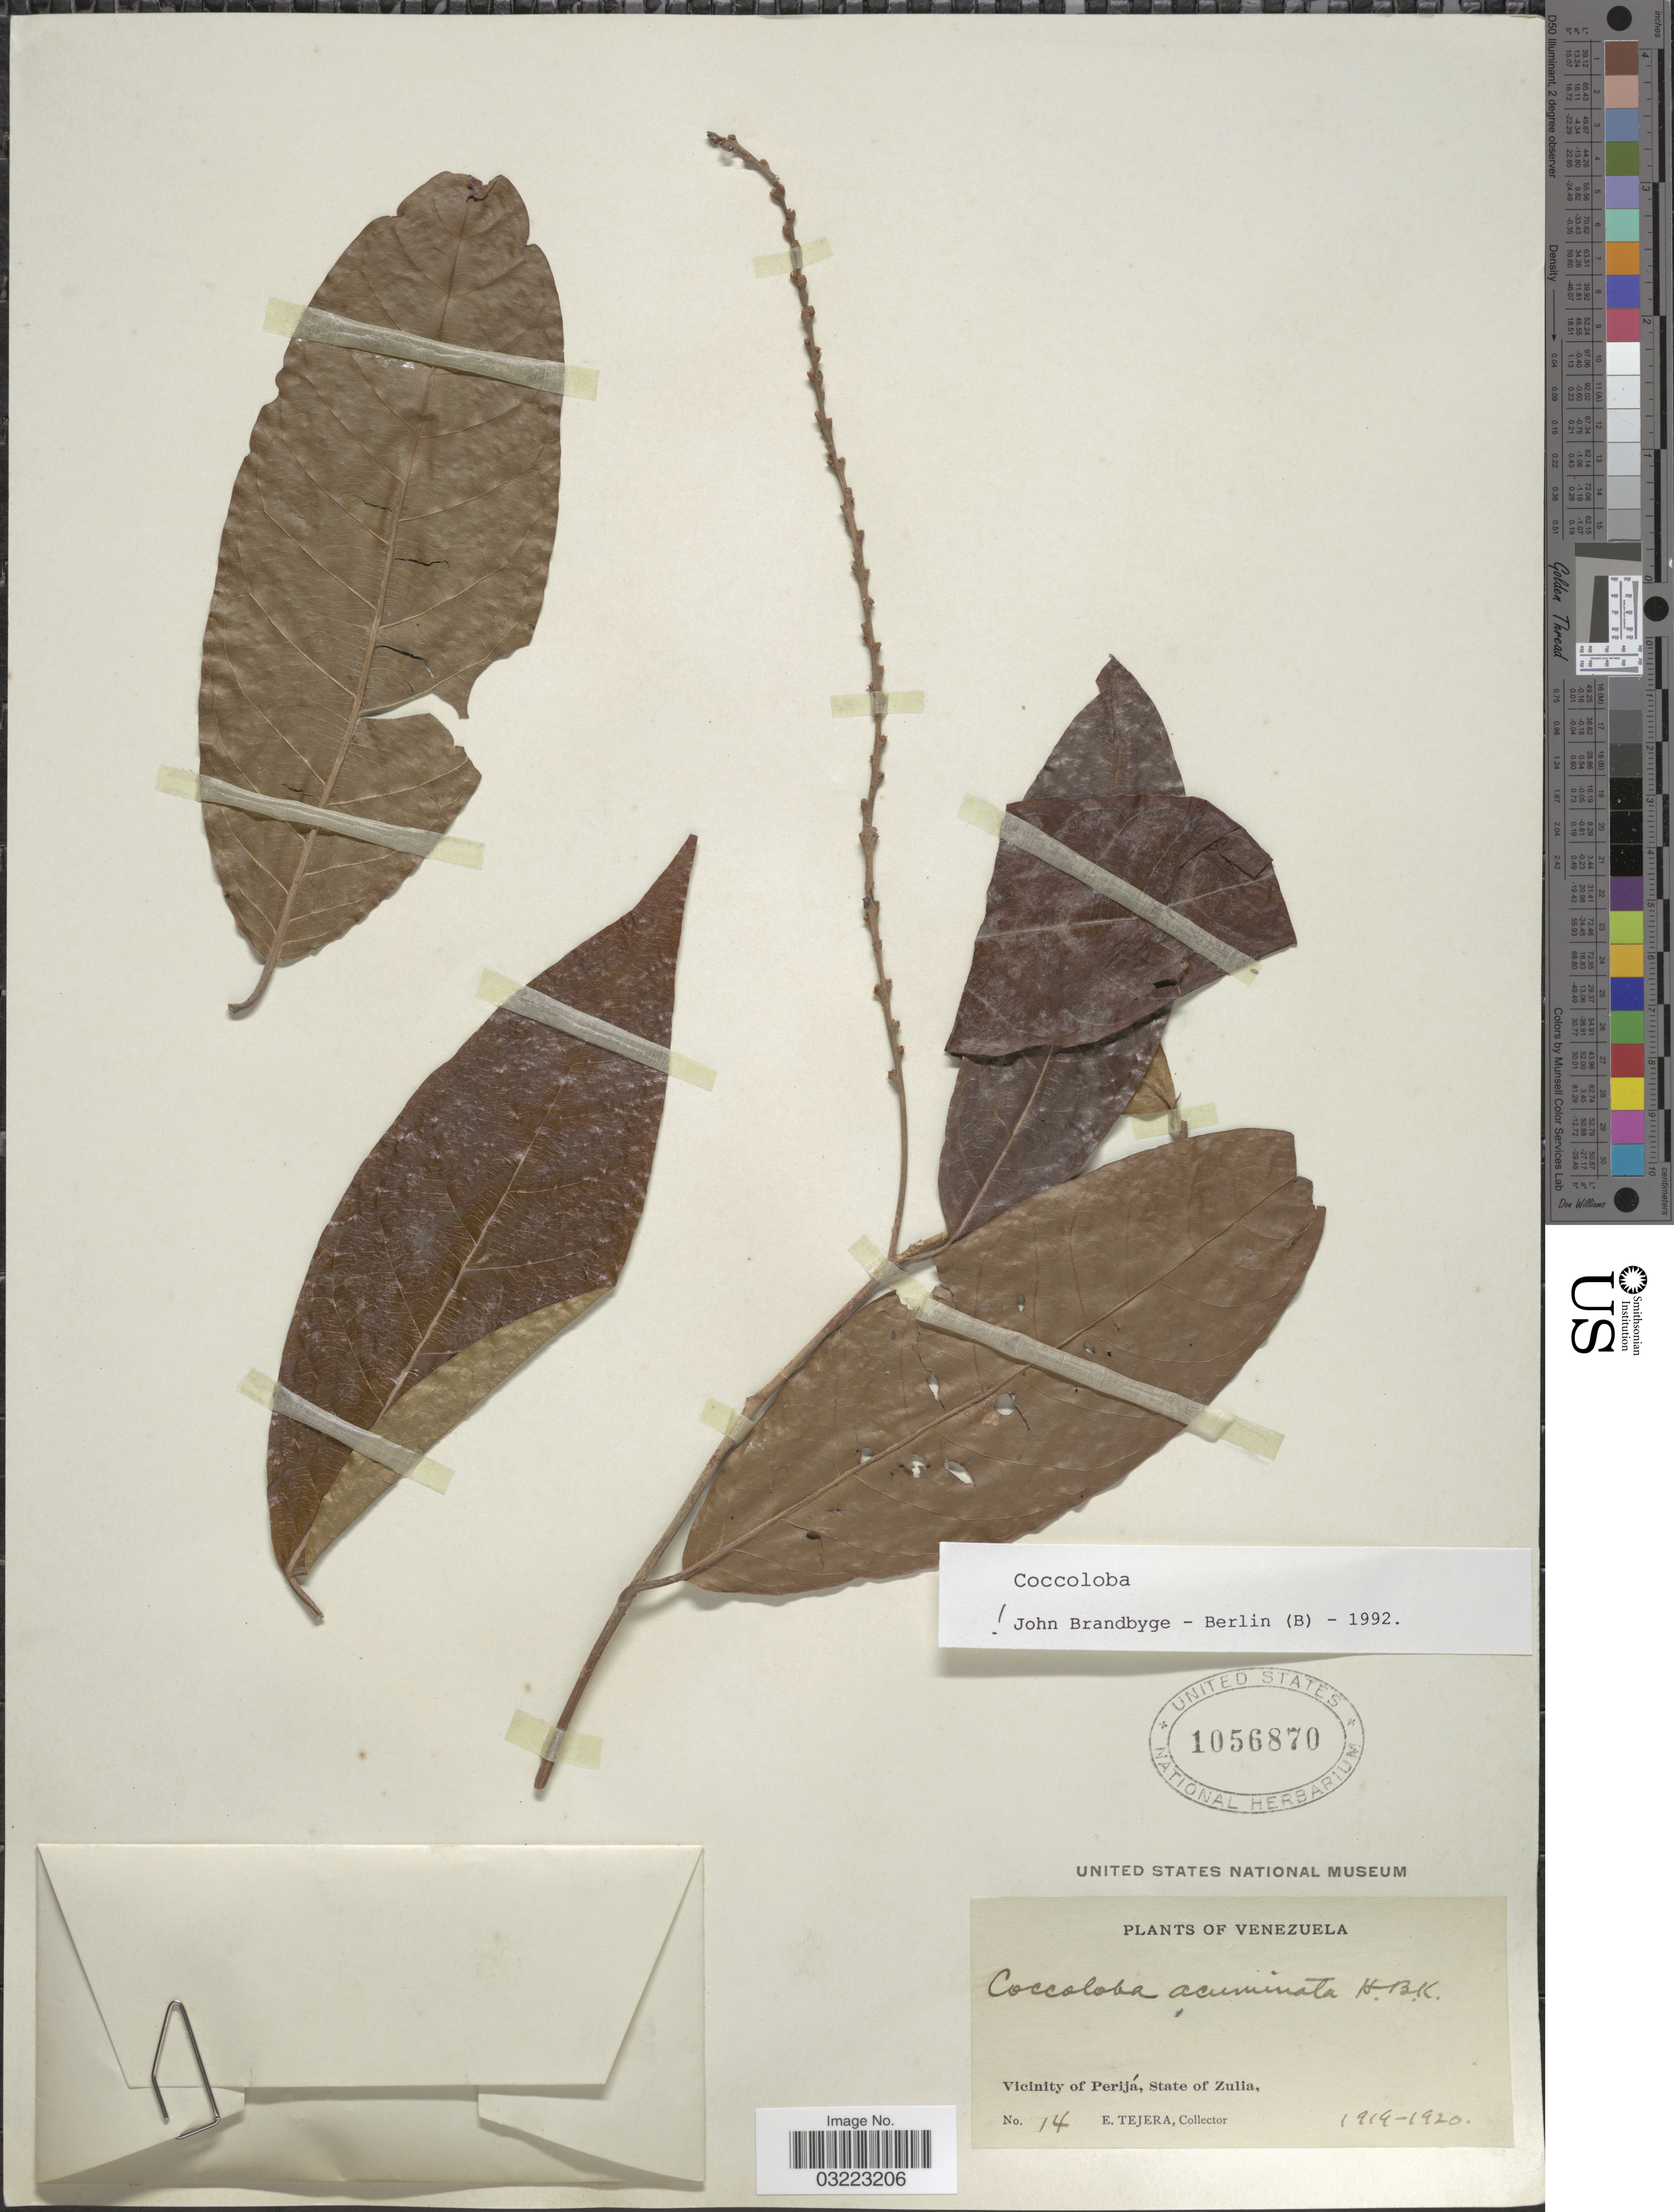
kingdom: Plantae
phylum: Tracheophyta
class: Magnoliopsida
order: Caryophyllales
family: Polygonaceae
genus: Coccoloba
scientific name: Coccoloba acuminata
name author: Kunth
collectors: E. Tejera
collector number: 14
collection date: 1919/1920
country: Venezuela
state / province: Zulia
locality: Vicinity of Perijá, State of Zulia.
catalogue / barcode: US 1056870